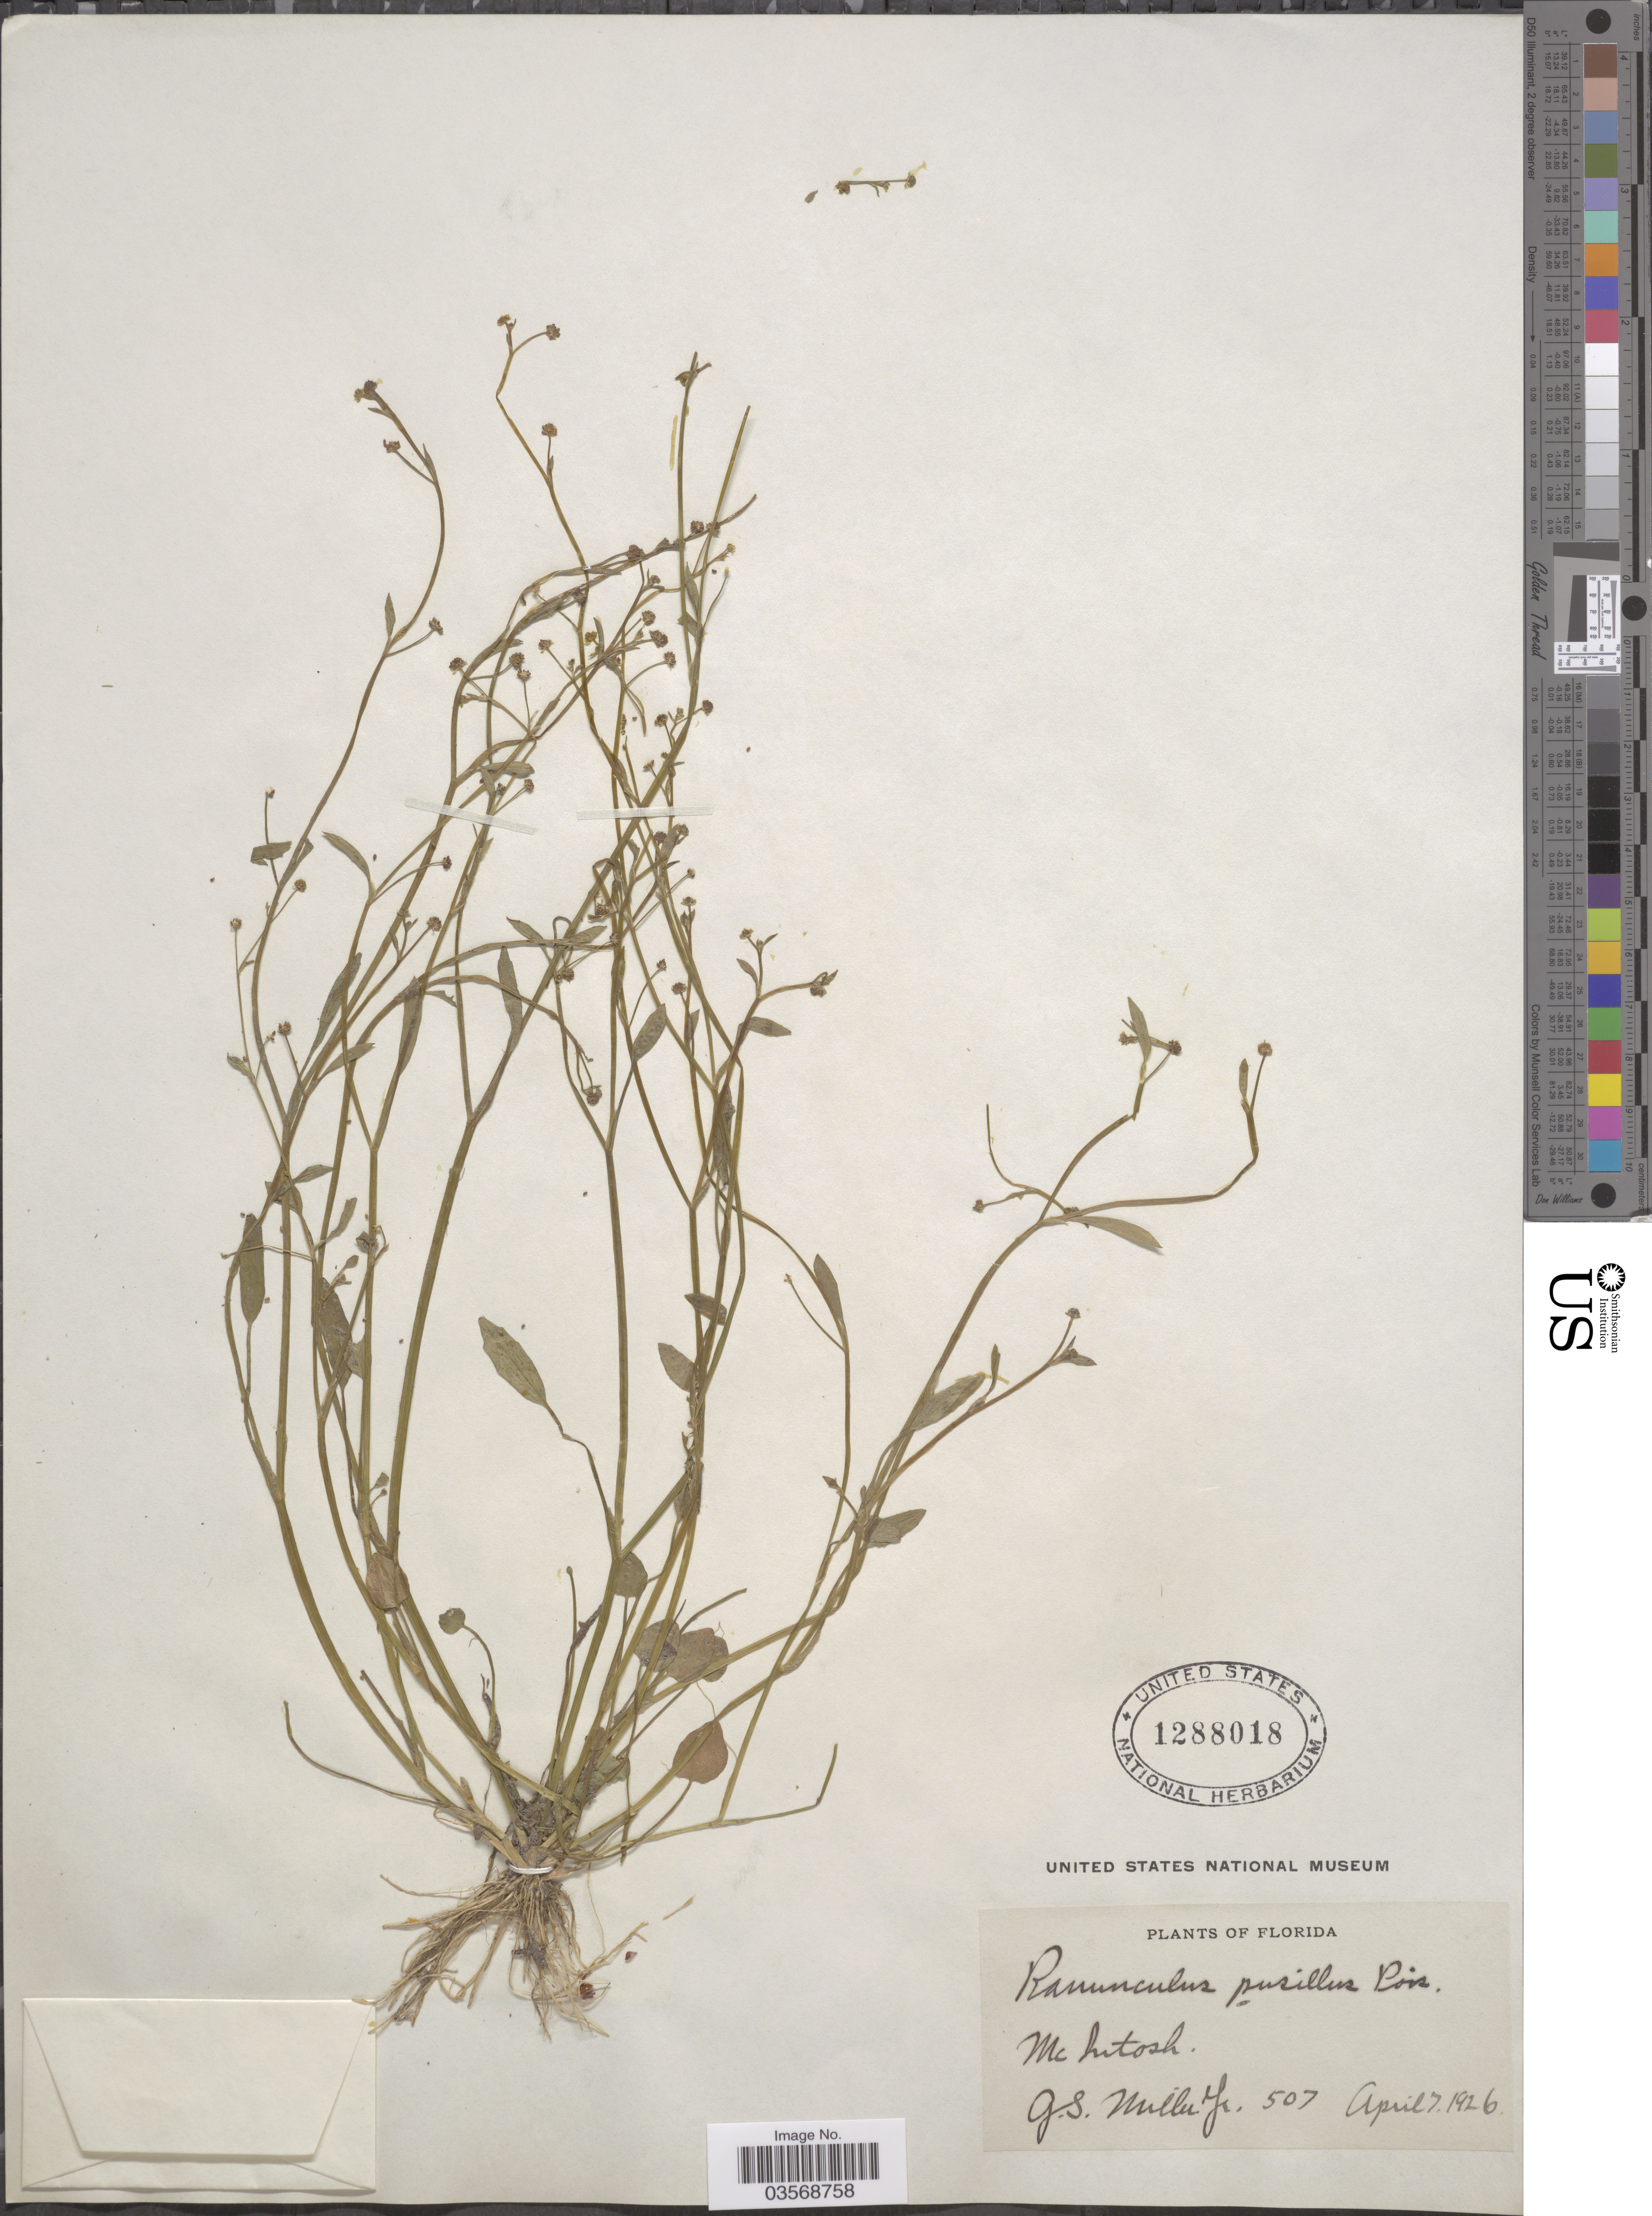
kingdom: Plantae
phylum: Tracheophyta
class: Magnoliopsida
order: Ranunculales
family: Ranunculaceae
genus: Ranunculus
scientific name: Ranunculus pusillus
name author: Poir.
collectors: G. S. Miller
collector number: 507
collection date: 1926-04-07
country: United States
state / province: Florida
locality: McIntosh.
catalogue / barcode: US 1288018